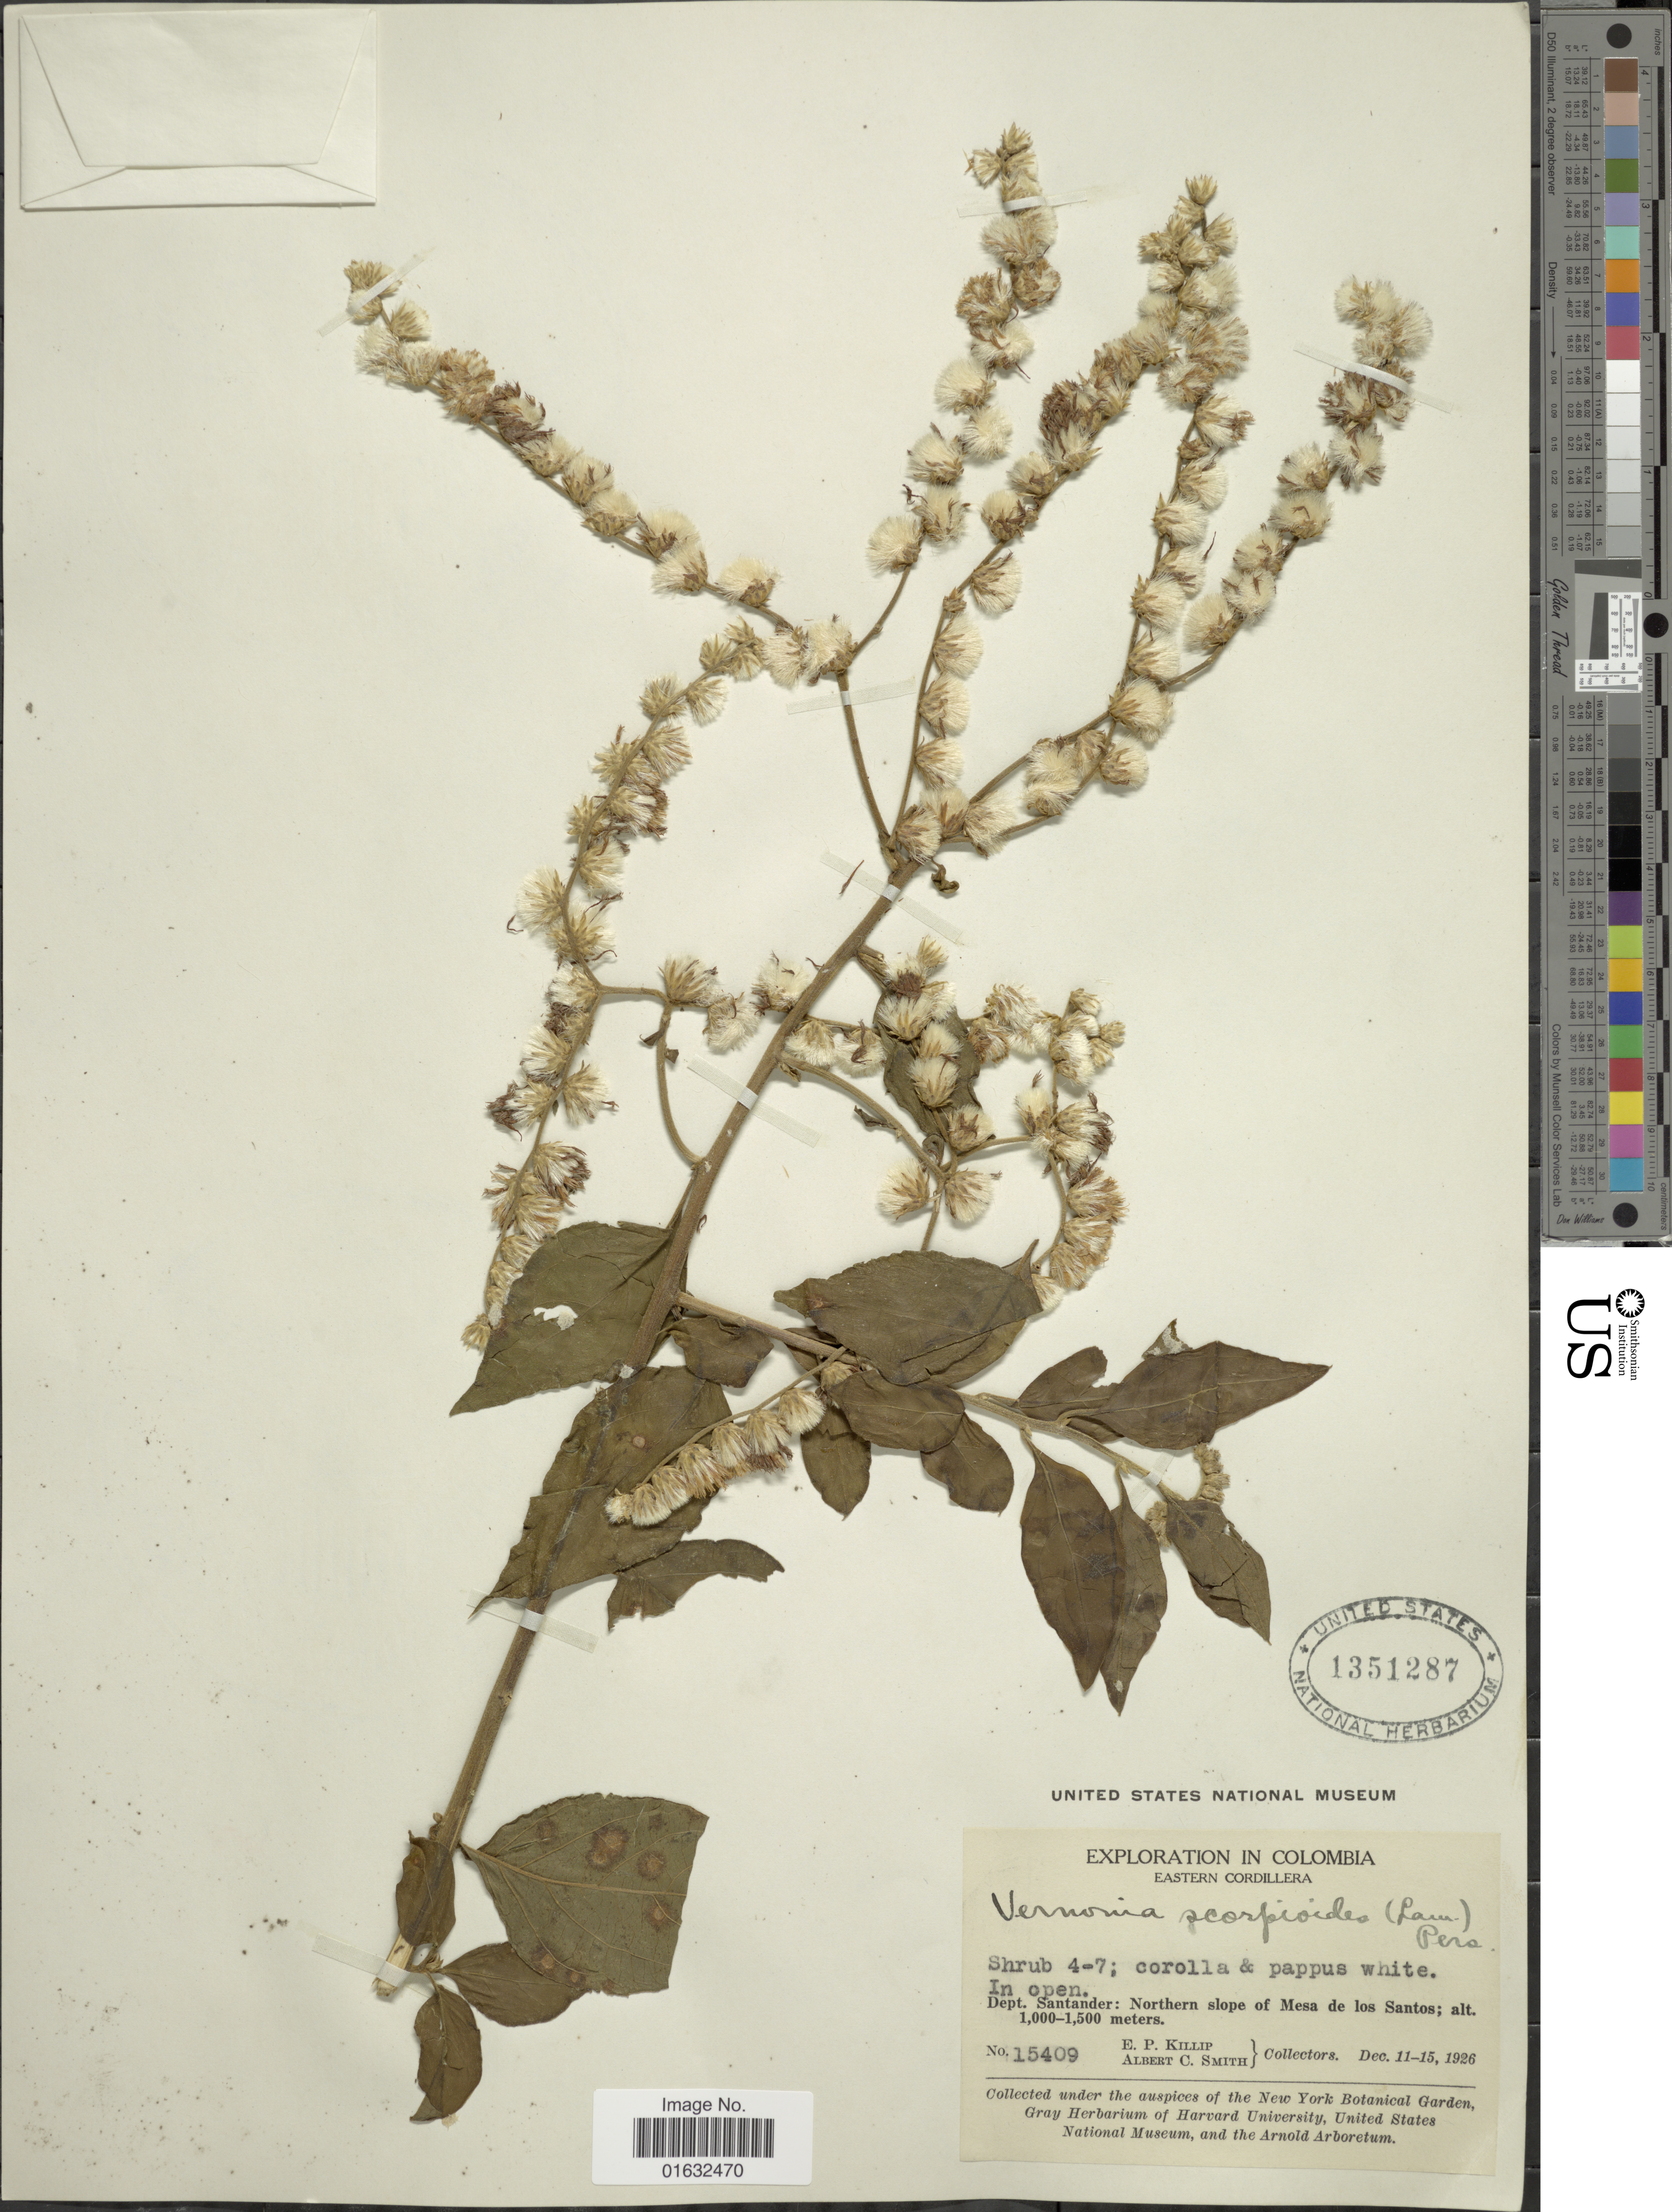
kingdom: Plantae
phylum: Tracheophyta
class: Magnoliopsida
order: Asterales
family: Asteraceae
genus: Cyrtocymura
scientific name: Cyrtocymura scorpioides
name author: (Lam.) H. Rob.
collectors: E. P. Killip & A. C. Smith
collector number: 15409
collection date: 1926-12-11/1926-12-15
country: Colombia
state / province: Santander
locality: Eastern Cordillera, Northern slope of Mesa de los Santos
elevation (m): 1000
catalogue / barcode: US 1351287